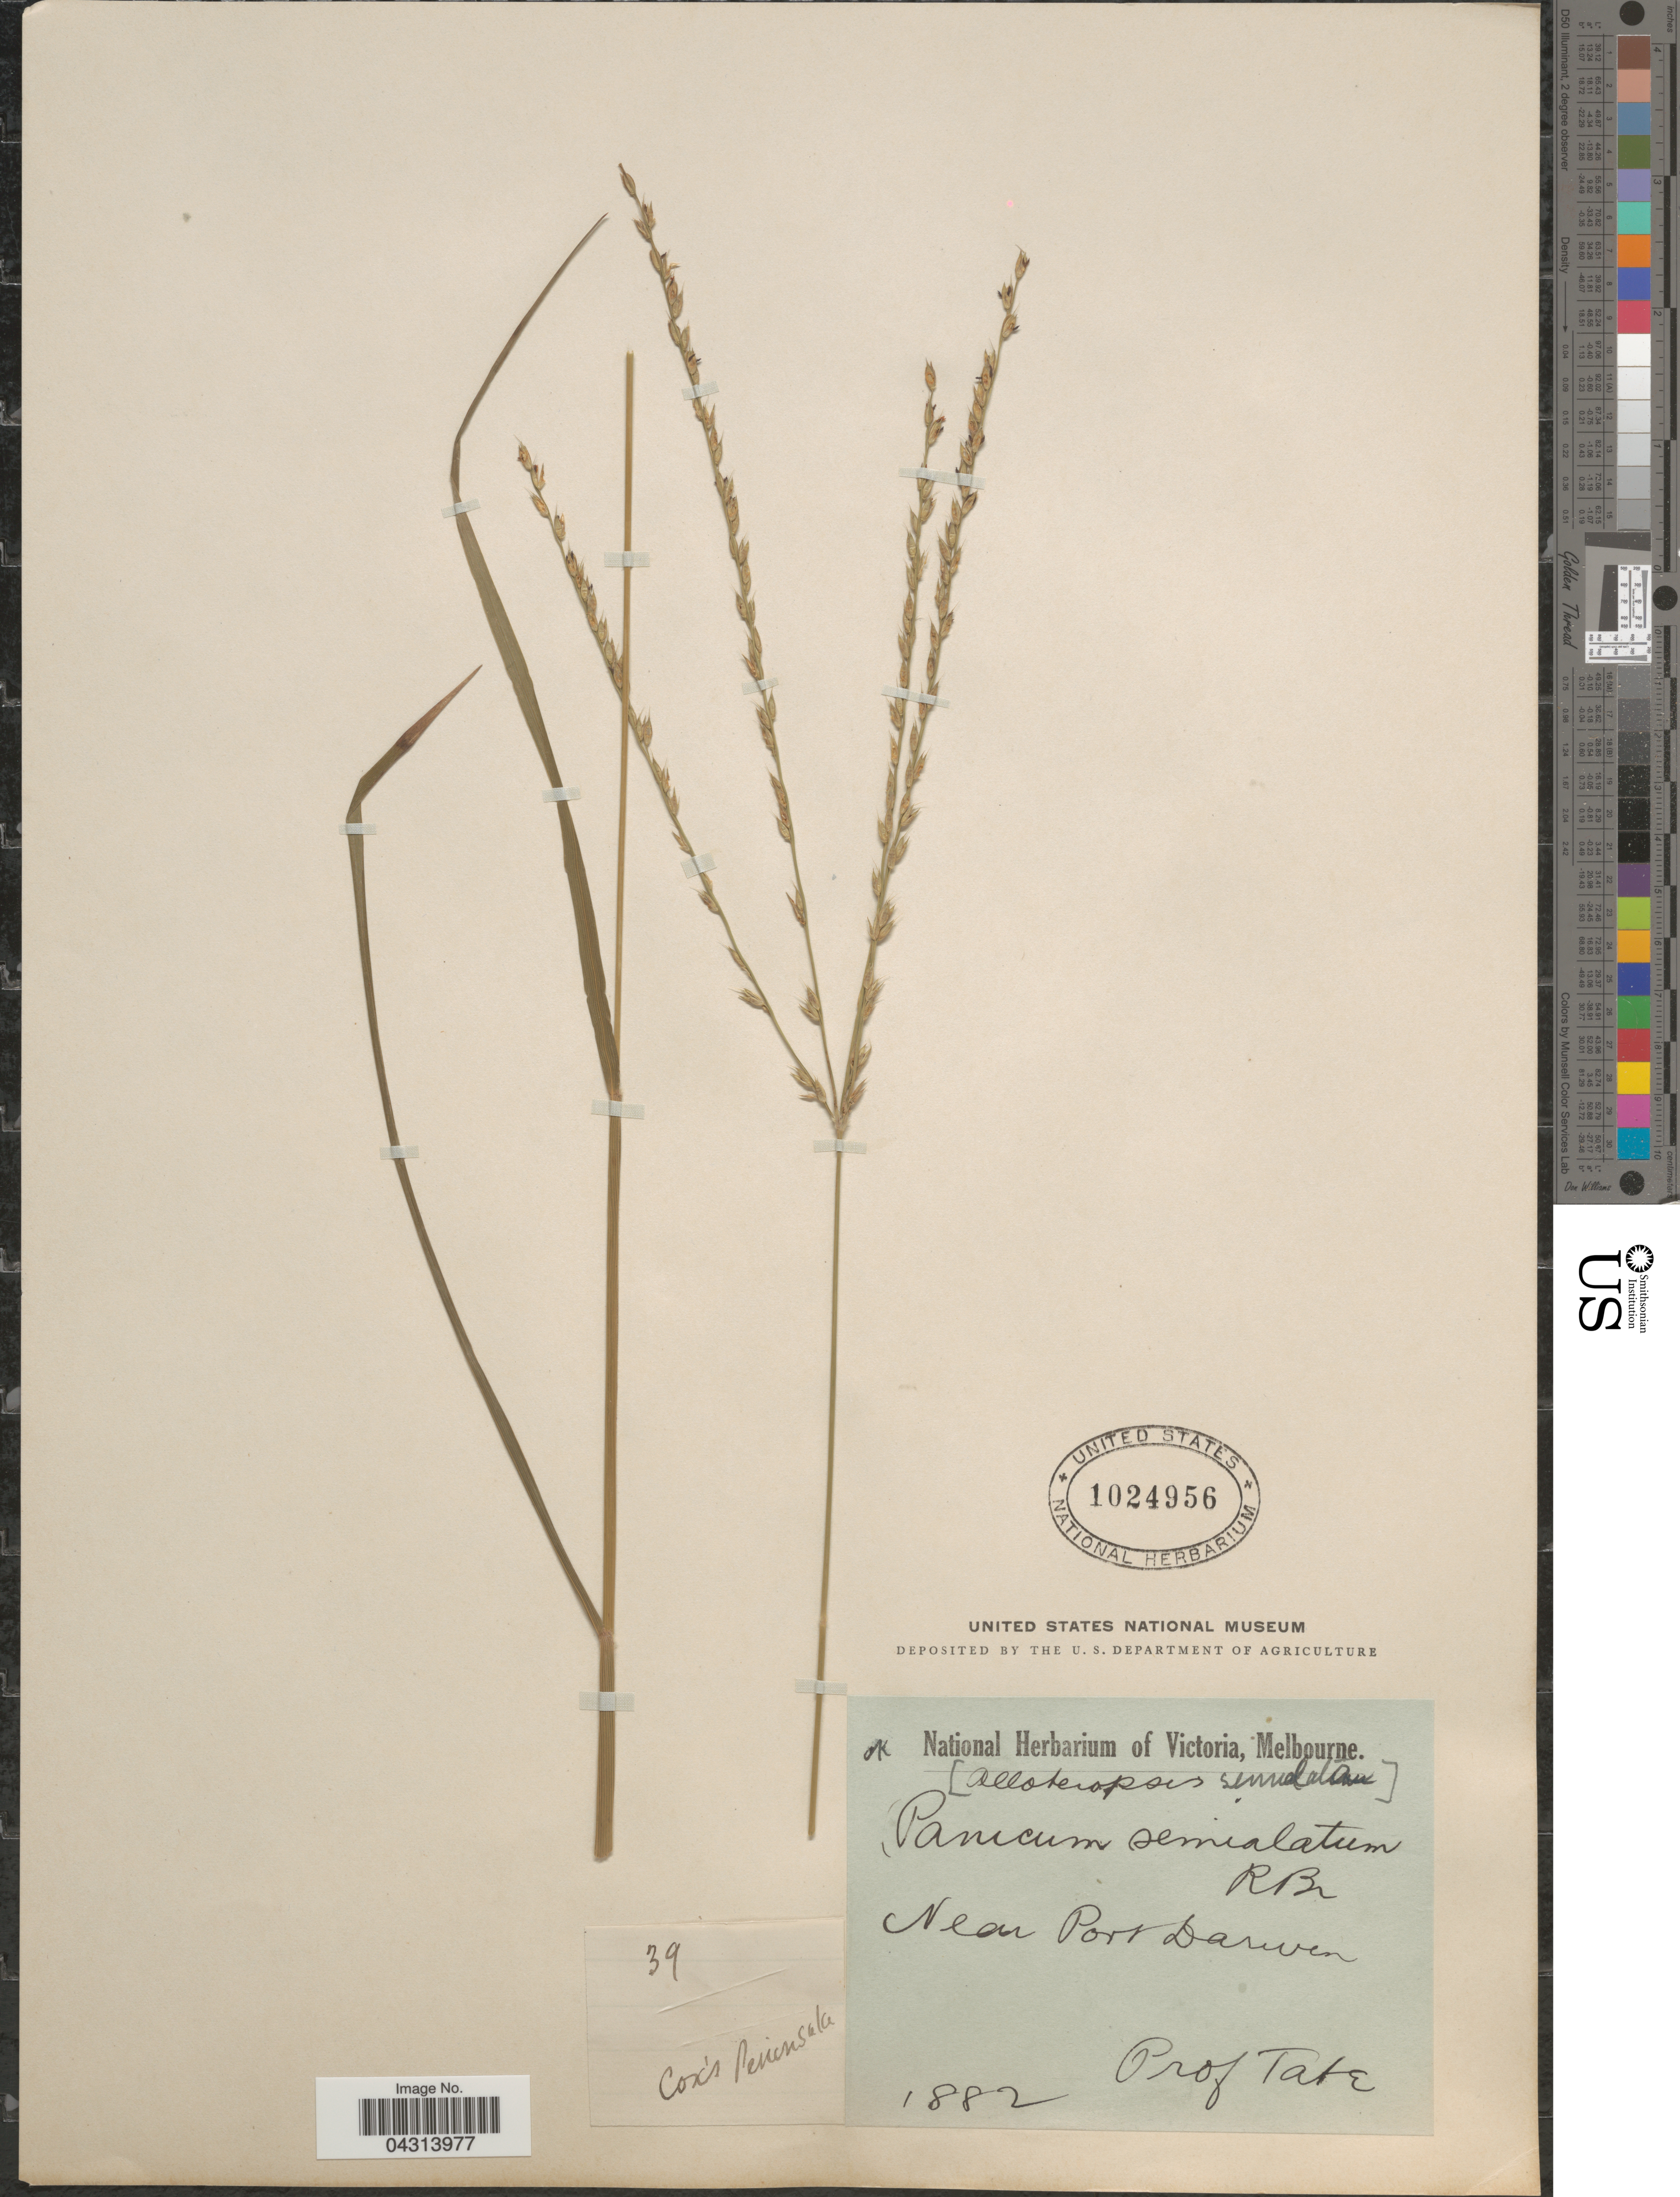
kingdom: Plantae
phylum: Tracheophyta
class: Liliopsida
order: Poales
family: Poaceae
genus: Alloteropsis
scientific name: Alloteropsis semialata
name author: (R. Br.) Hitchc.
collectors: Tate, --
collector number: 39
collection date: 1882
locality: Near Port Darwin.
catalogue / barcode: US 1024956